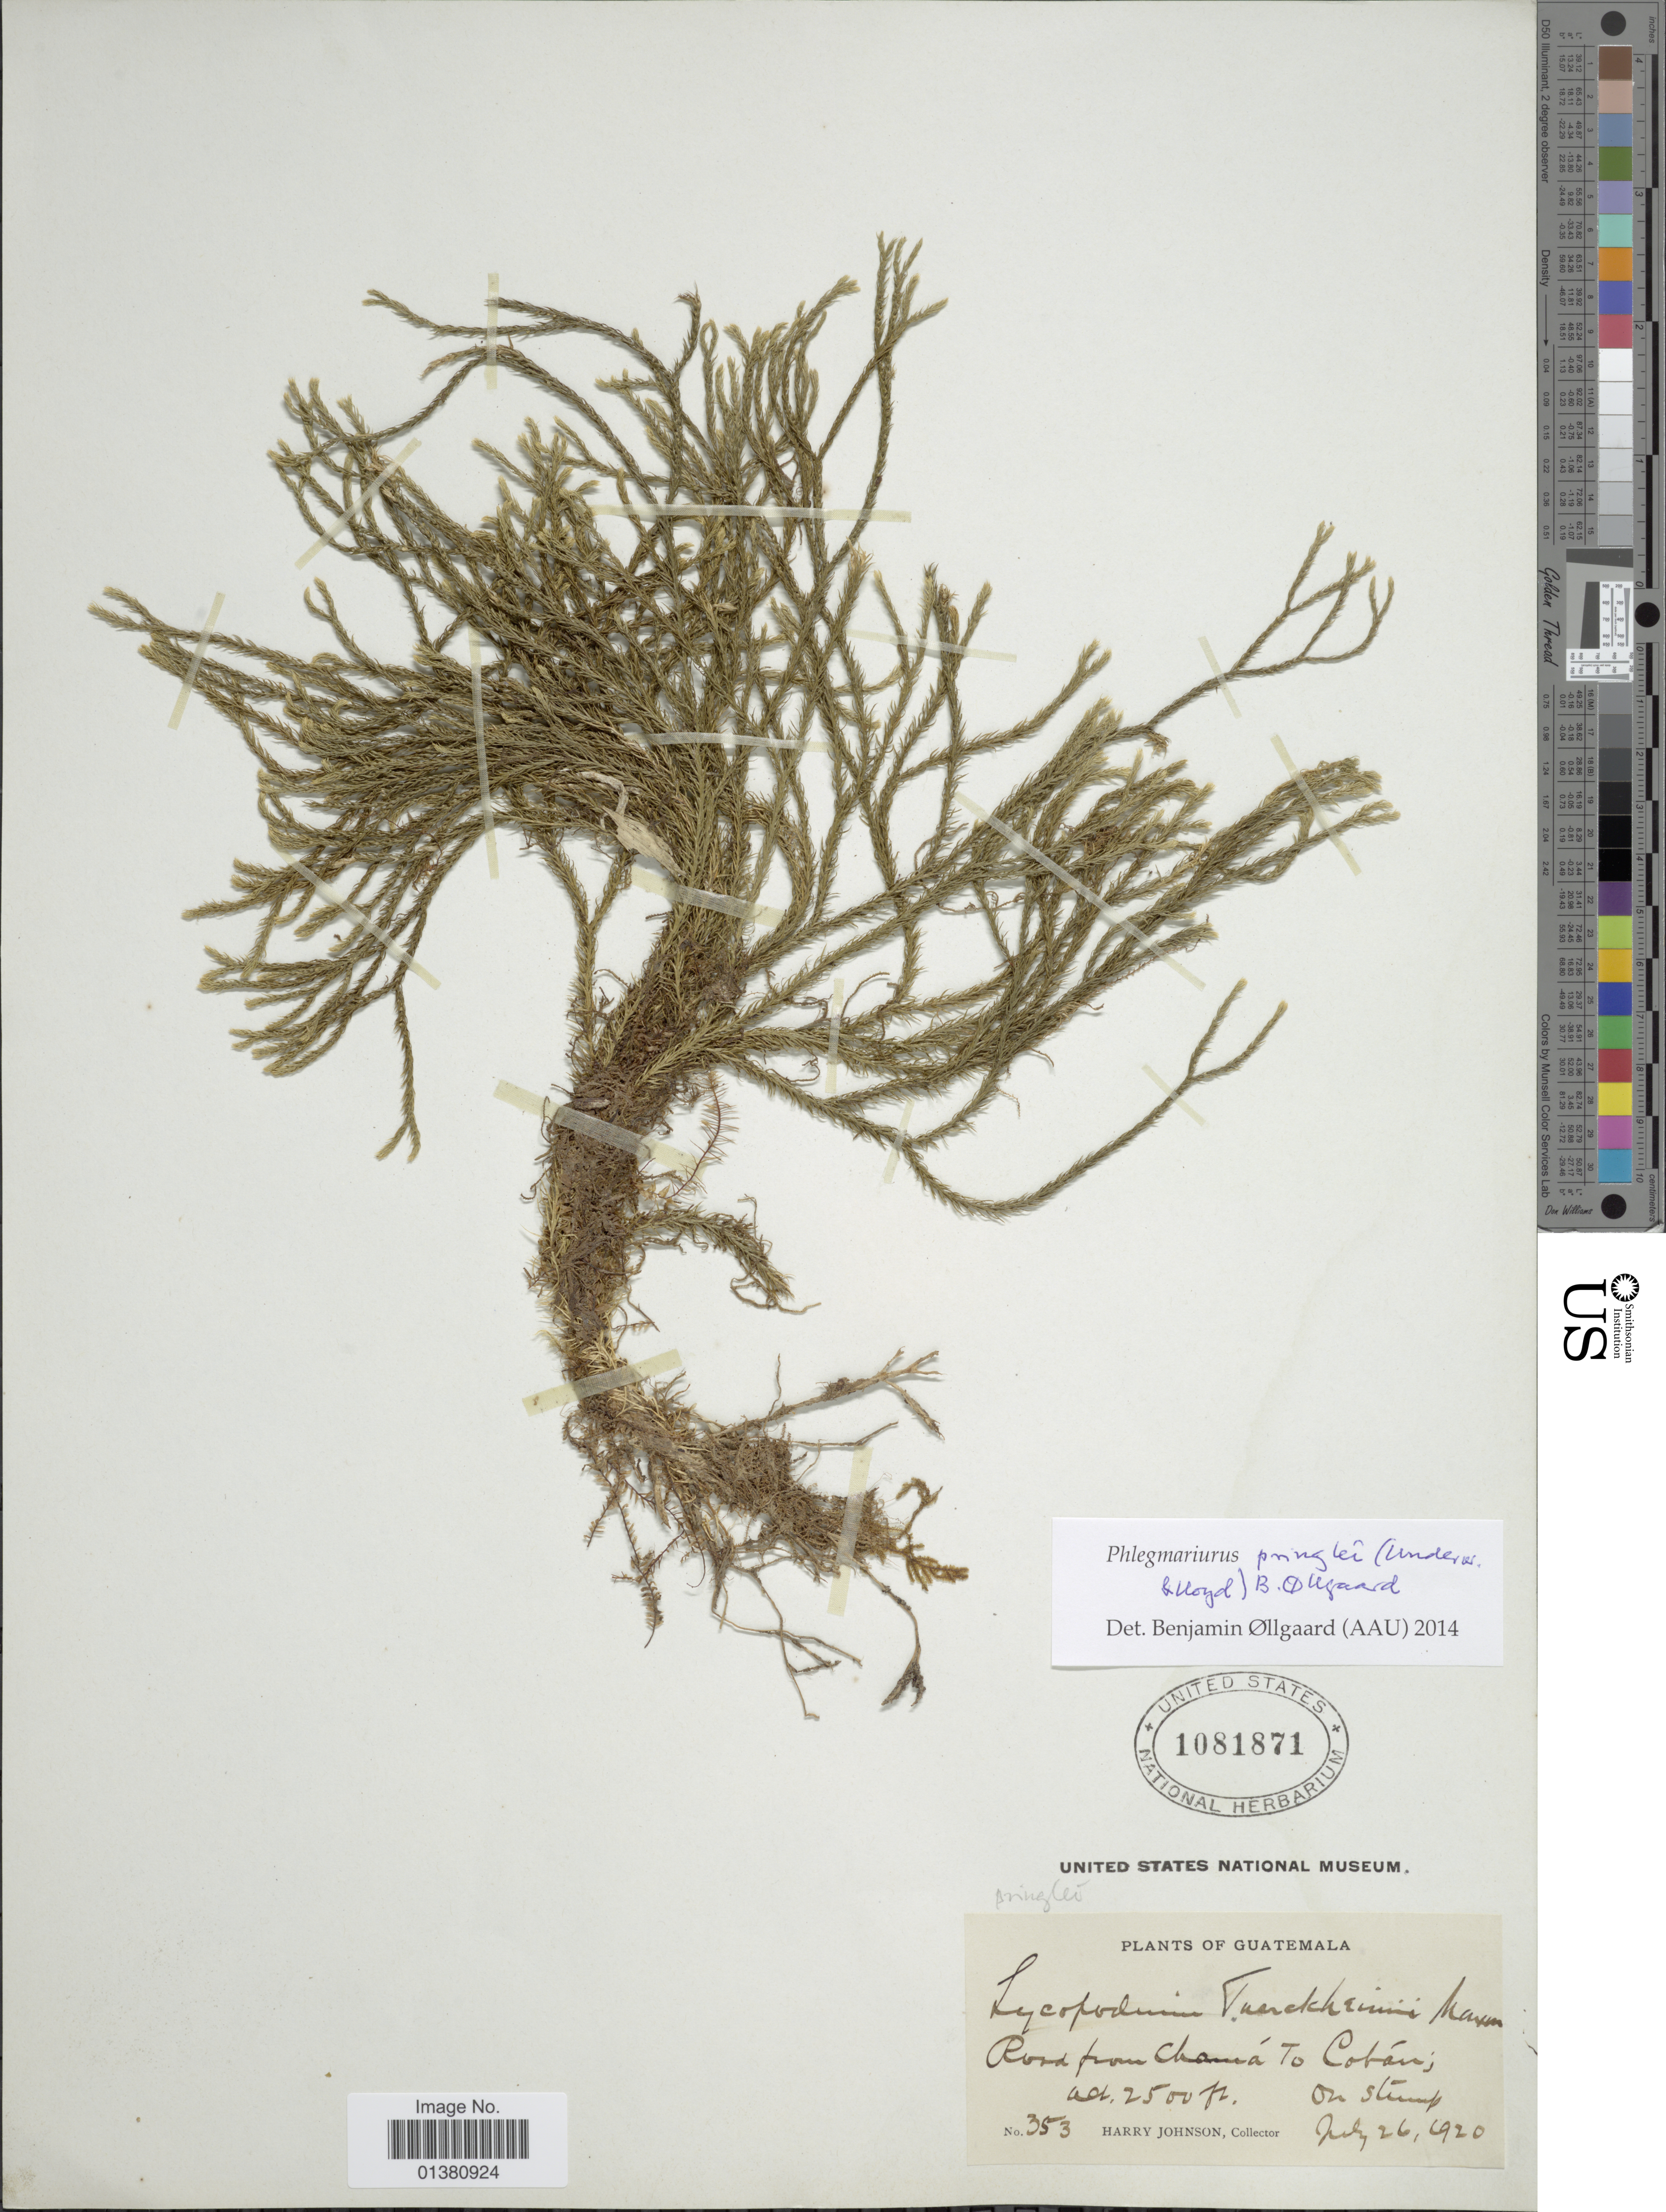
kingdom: Plantae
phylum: Tracheophyta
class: Lycopodiopsida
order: Lycopodiales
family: Lycopodiaceae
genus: Phlegmariurus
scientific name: Phlegmariurus pringlei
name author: (Underw. & F.E. Lloyd) B. Øllg.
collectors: H. Johnson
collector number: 353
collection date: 1920-07-26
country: Guatemala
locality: Road from Chama to Cobán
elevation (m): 762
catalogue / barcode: US 1081871